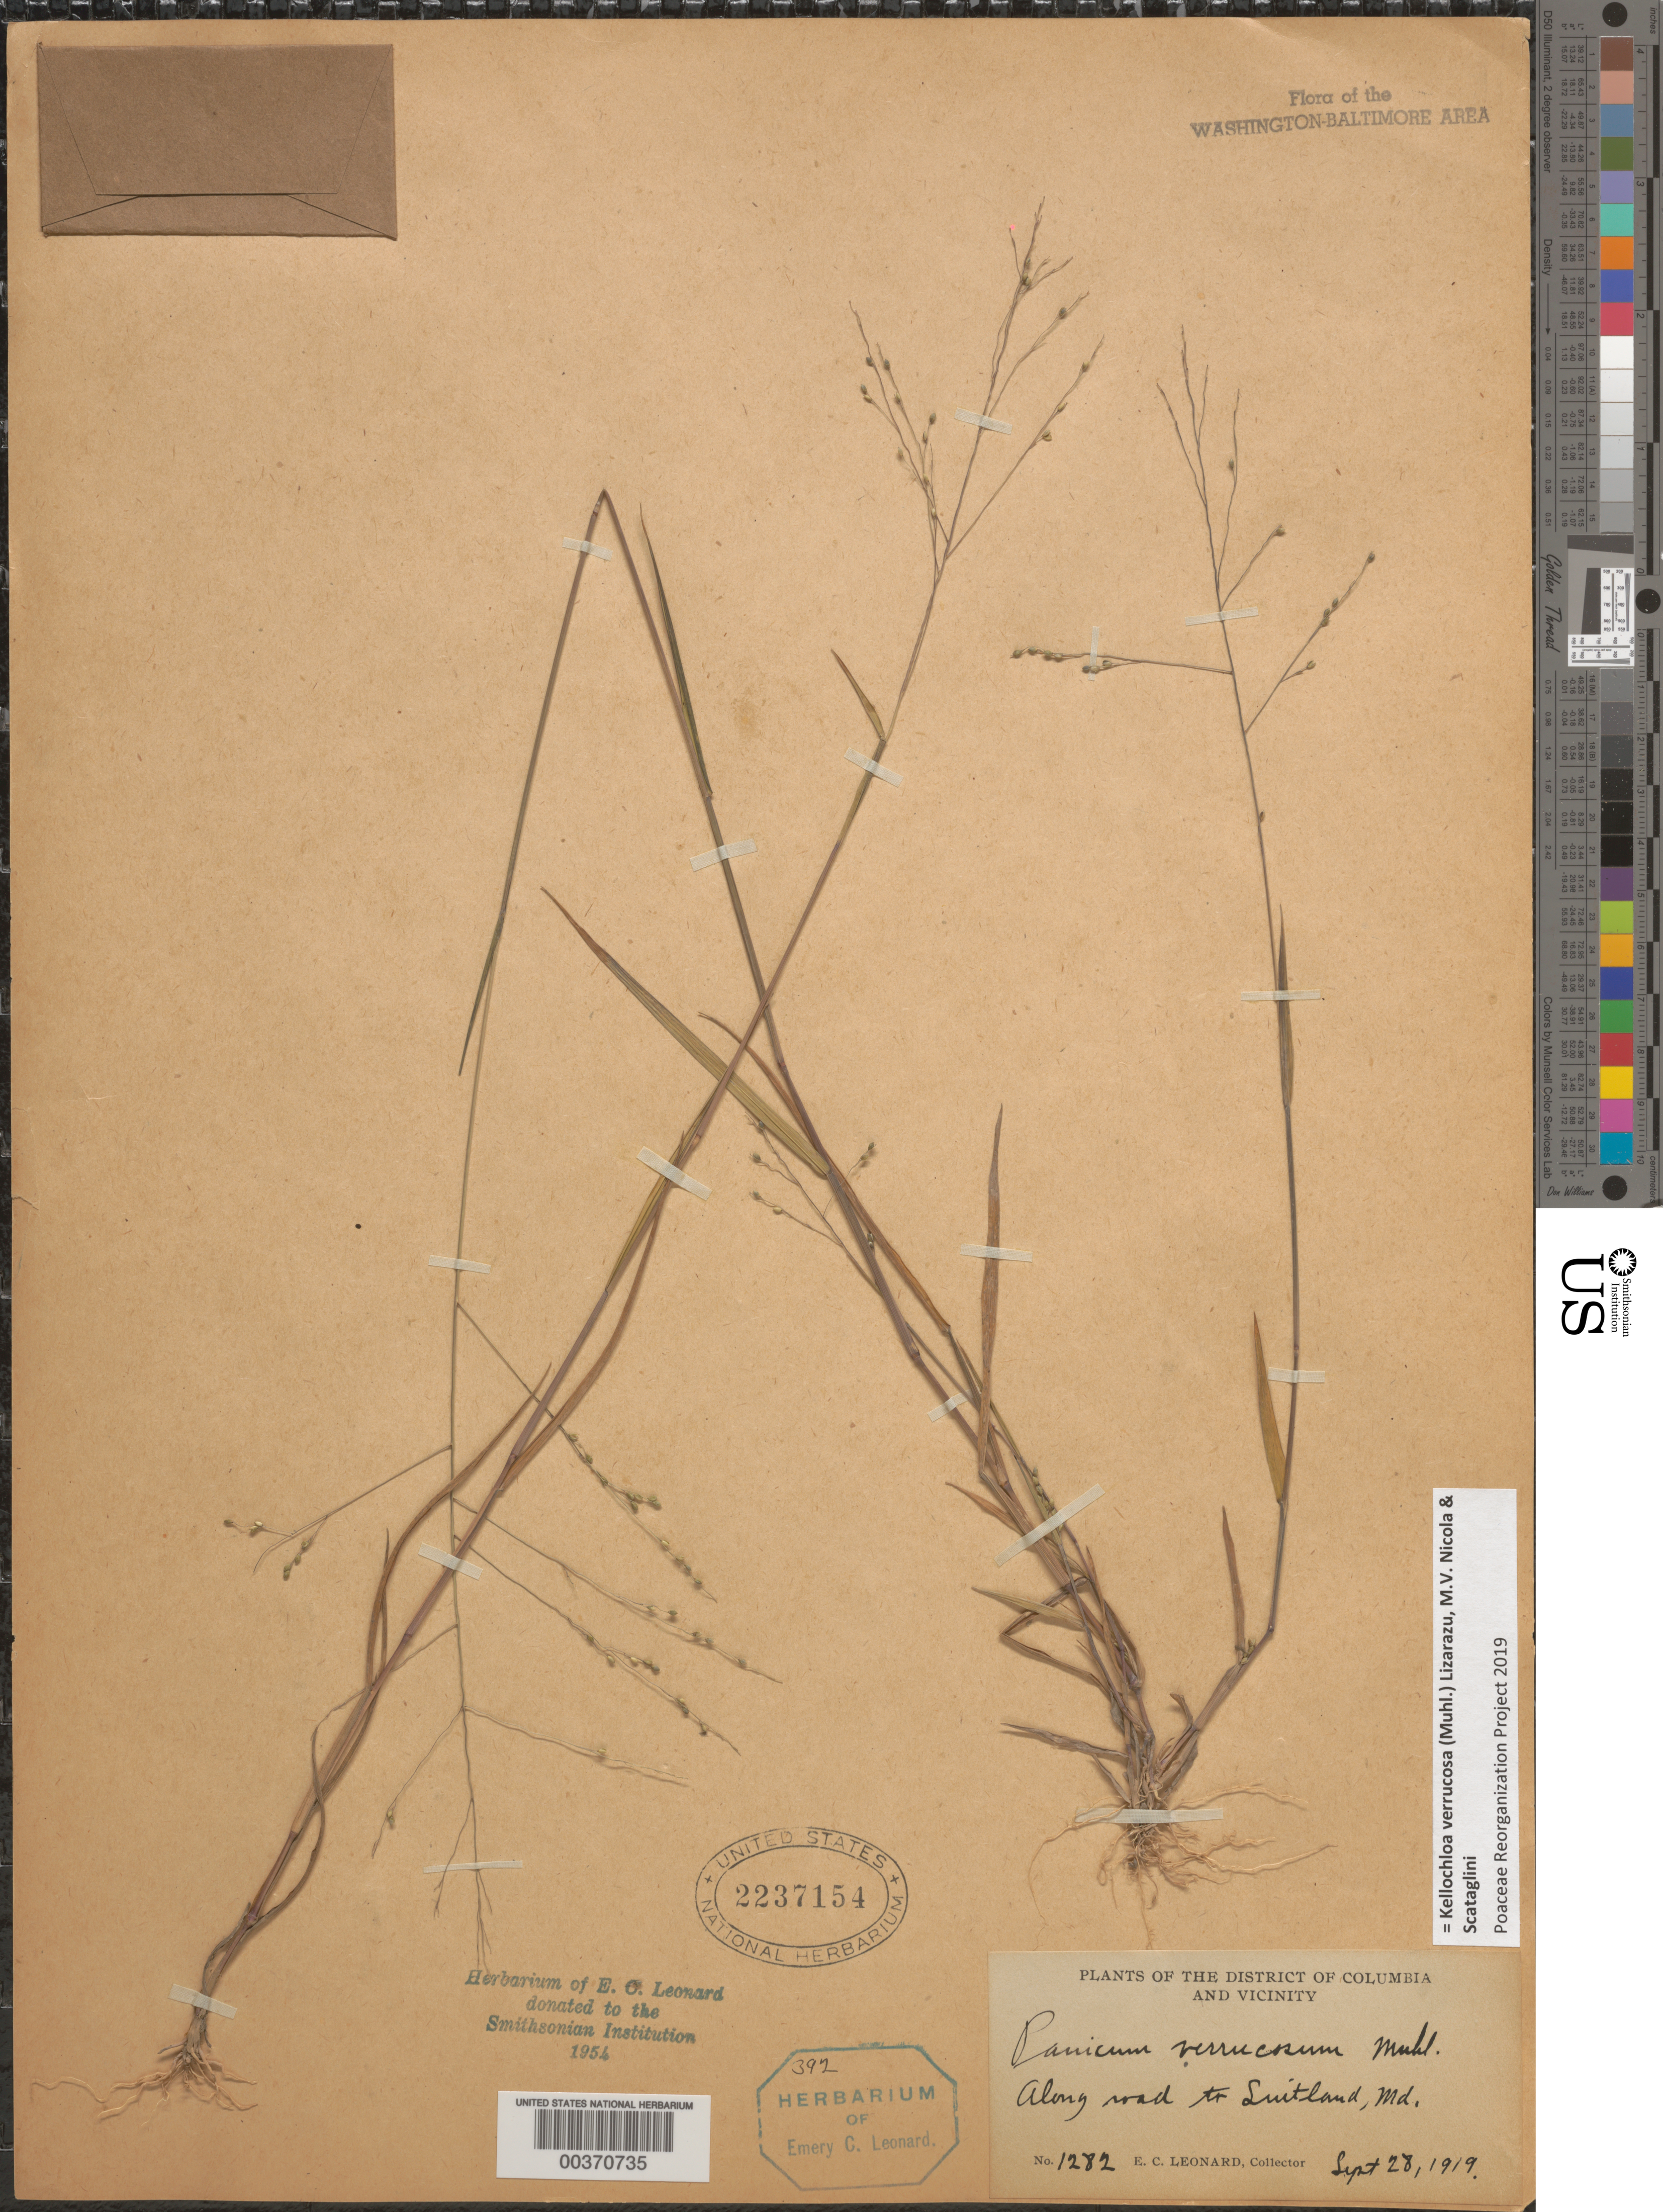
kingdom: Plantae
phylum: Tracheophyta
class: Liliopsida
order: Poales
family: Poaceae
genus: Panicum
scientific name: Panicum verrucosum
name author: Muhl.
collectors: E. C. Leonard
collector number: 1282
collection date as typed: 28 Sep 1919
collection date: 1919-09-28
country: United States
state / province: Maryland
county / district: Prince George's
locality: Suitland vicinity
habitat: Along road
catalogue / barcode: US 2237154